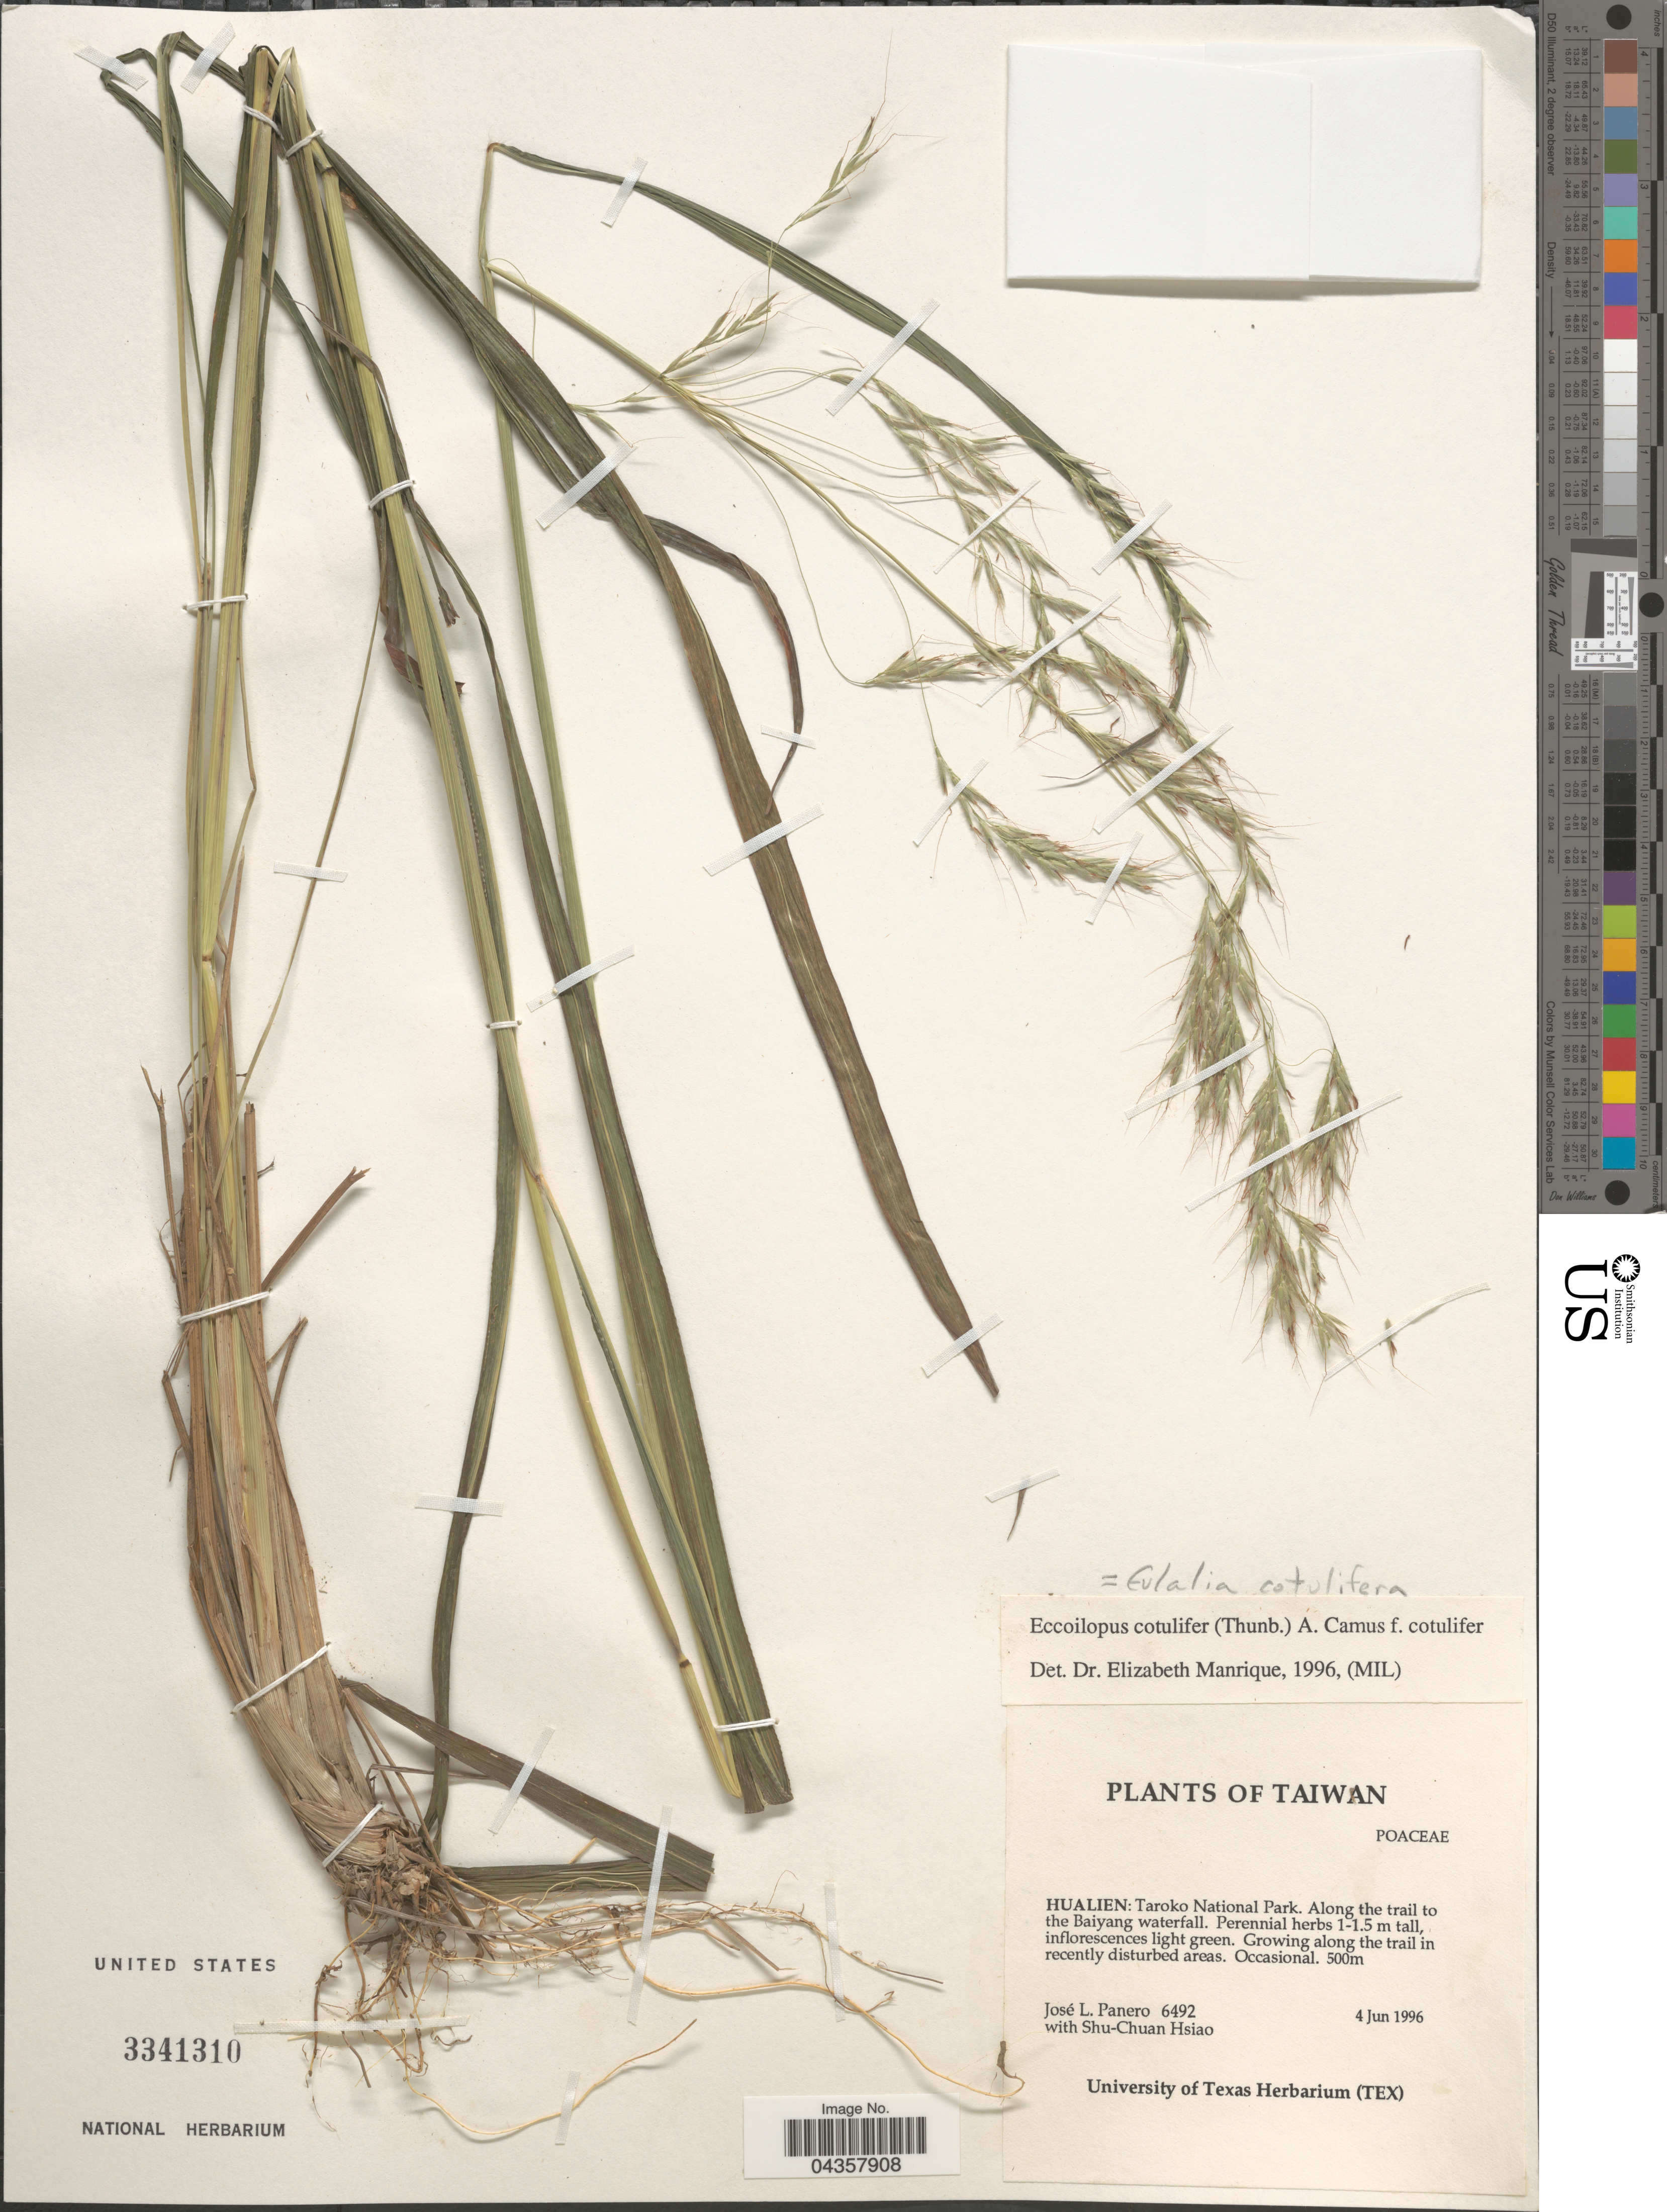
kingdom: Plantae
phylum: Tracheophyta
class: Liliopsida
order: Poales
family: Poaceae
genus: Spodiopogon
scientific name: Spodiopogon cotulifer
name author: (Thunb.) Hack.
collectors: J. L. Panero & S. Hsiao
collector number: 6492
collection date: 1996-06-04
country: Taiwan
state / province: Hualien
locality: Taroko National Park. Along the trail to the Baiyang waterfall.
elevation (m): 500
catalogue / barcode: US 3341310